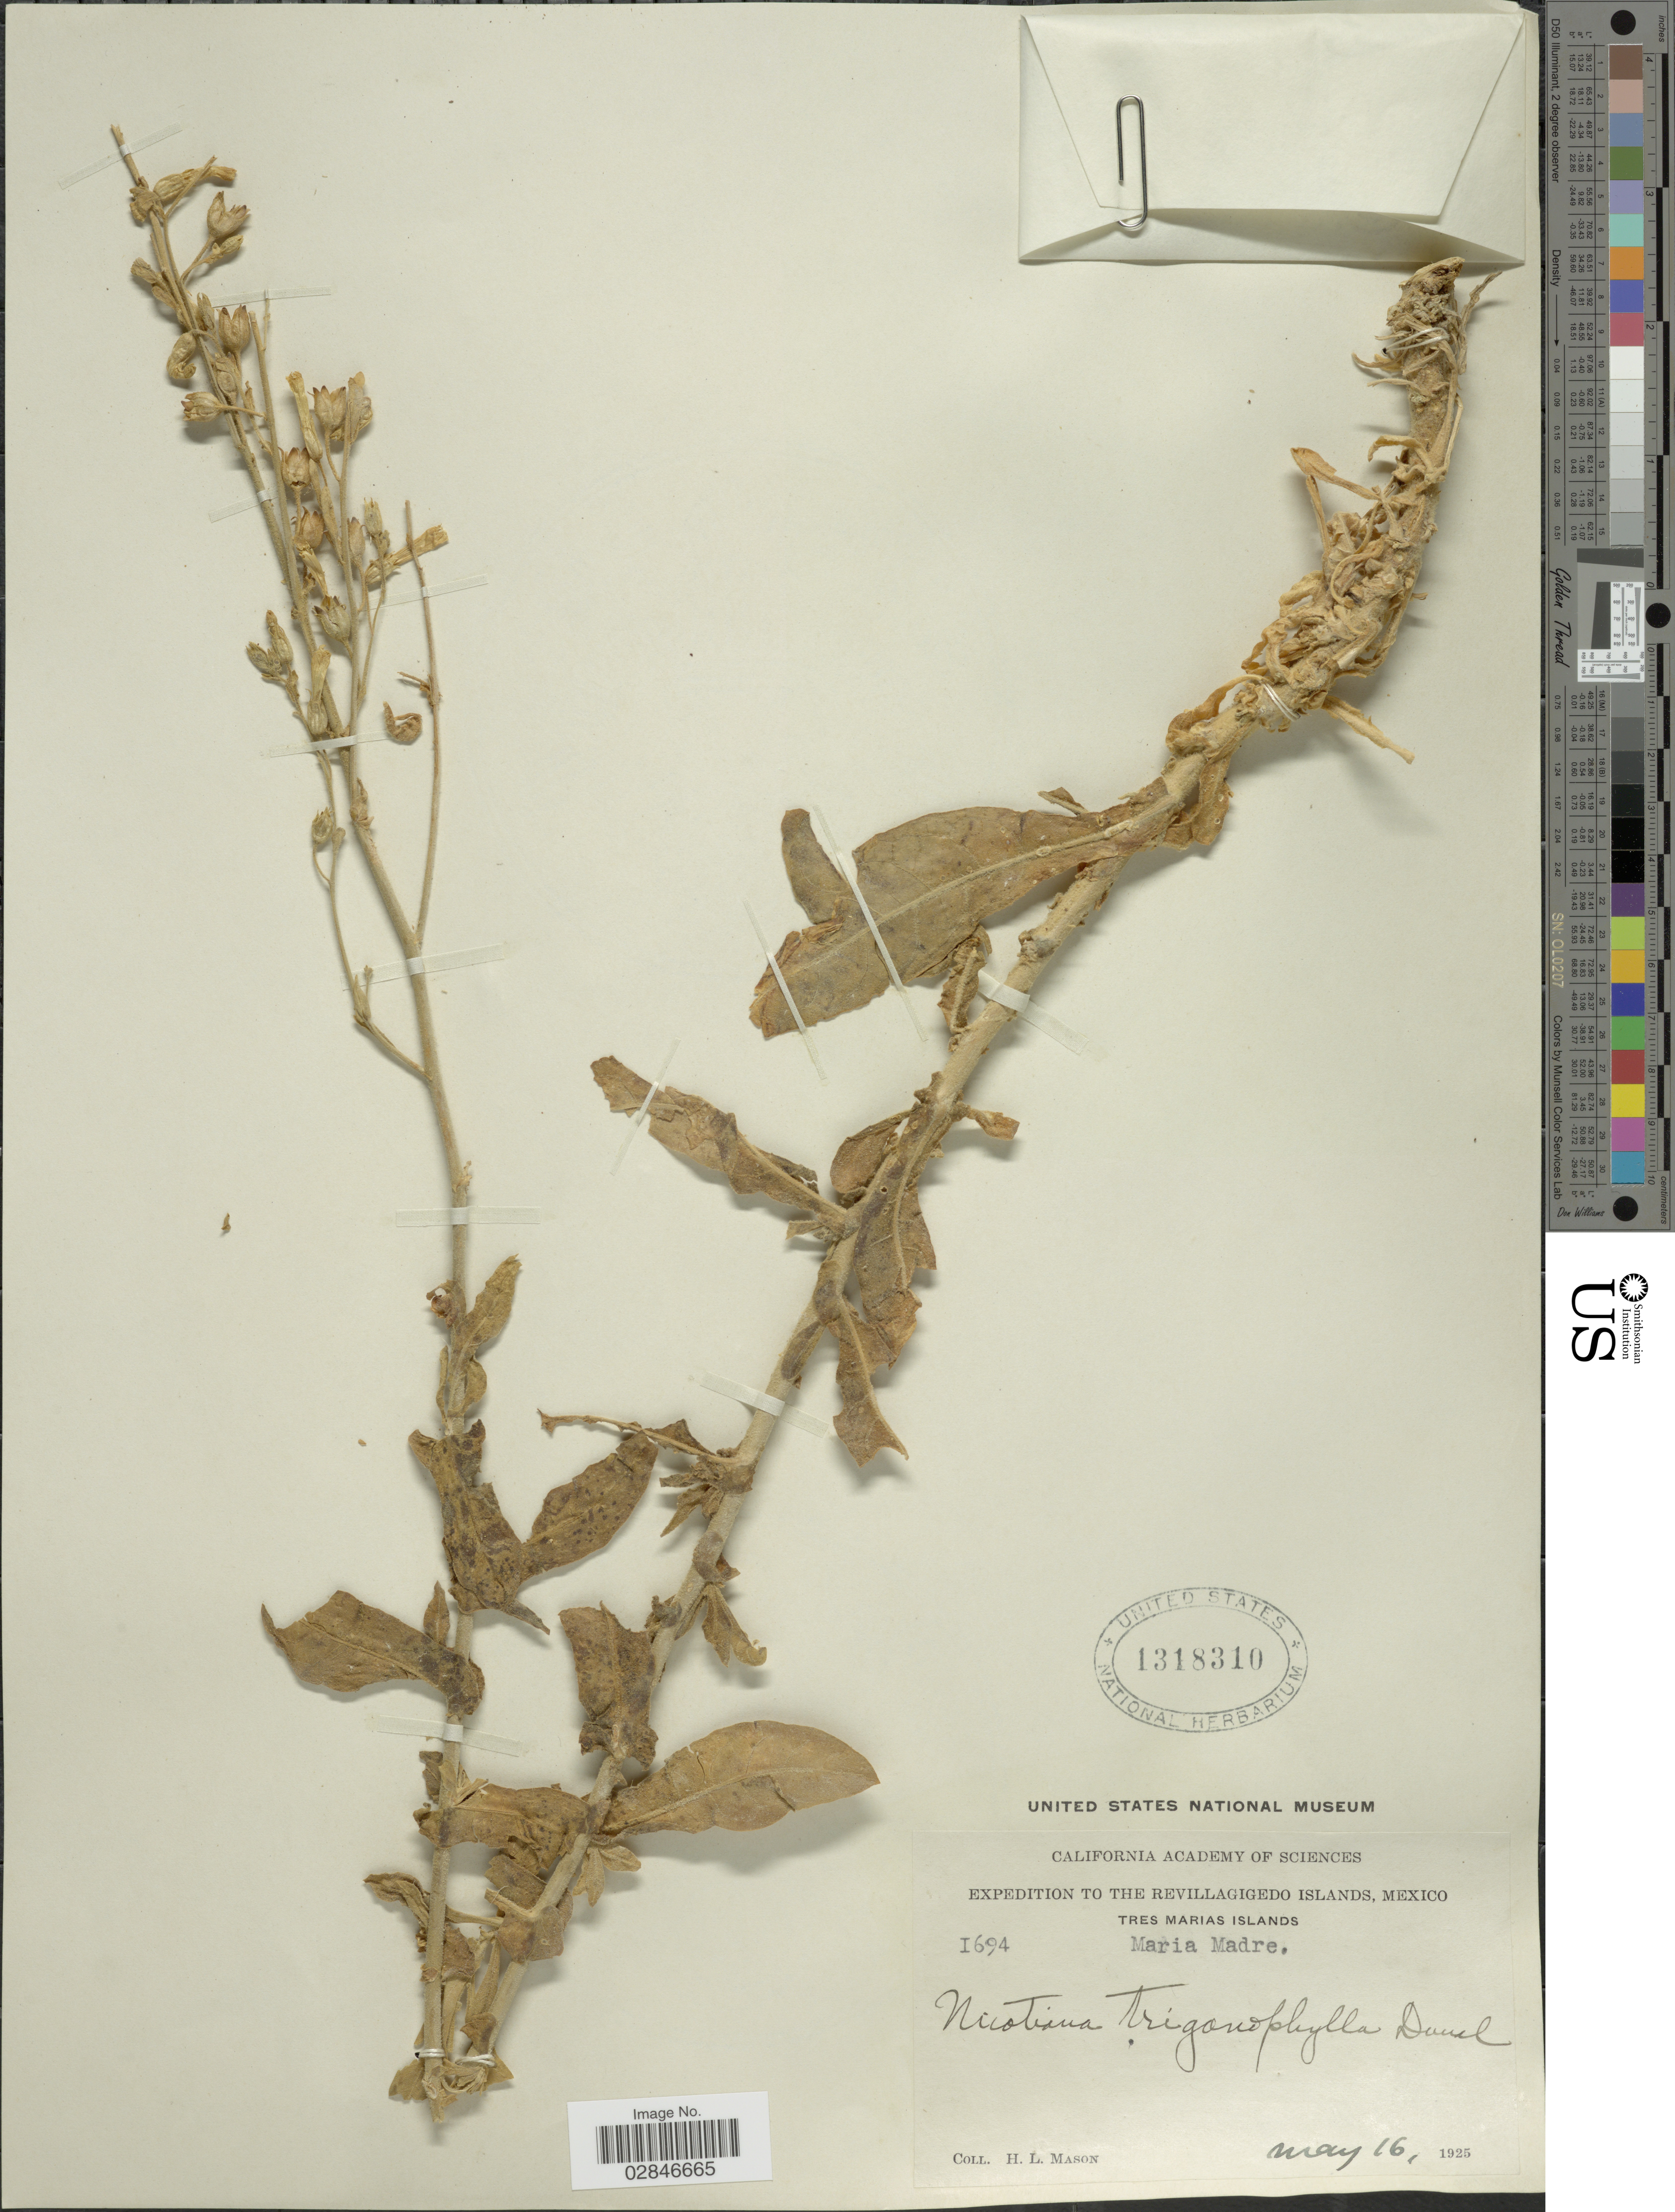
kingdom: Plantae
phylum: Tracheophyta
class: Magnoliopsida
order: Solanales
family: Solanaceae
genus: Nicotiana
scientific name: Nicotiana trigonophylla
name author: Dunal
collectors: H. L. Mason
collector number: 1694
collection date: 1925-05-16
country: Mexico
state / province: Nayarit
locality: To the Revillagigedo Islands, Tres Marias Islands, Maria Madre.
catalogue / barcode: US 1318310